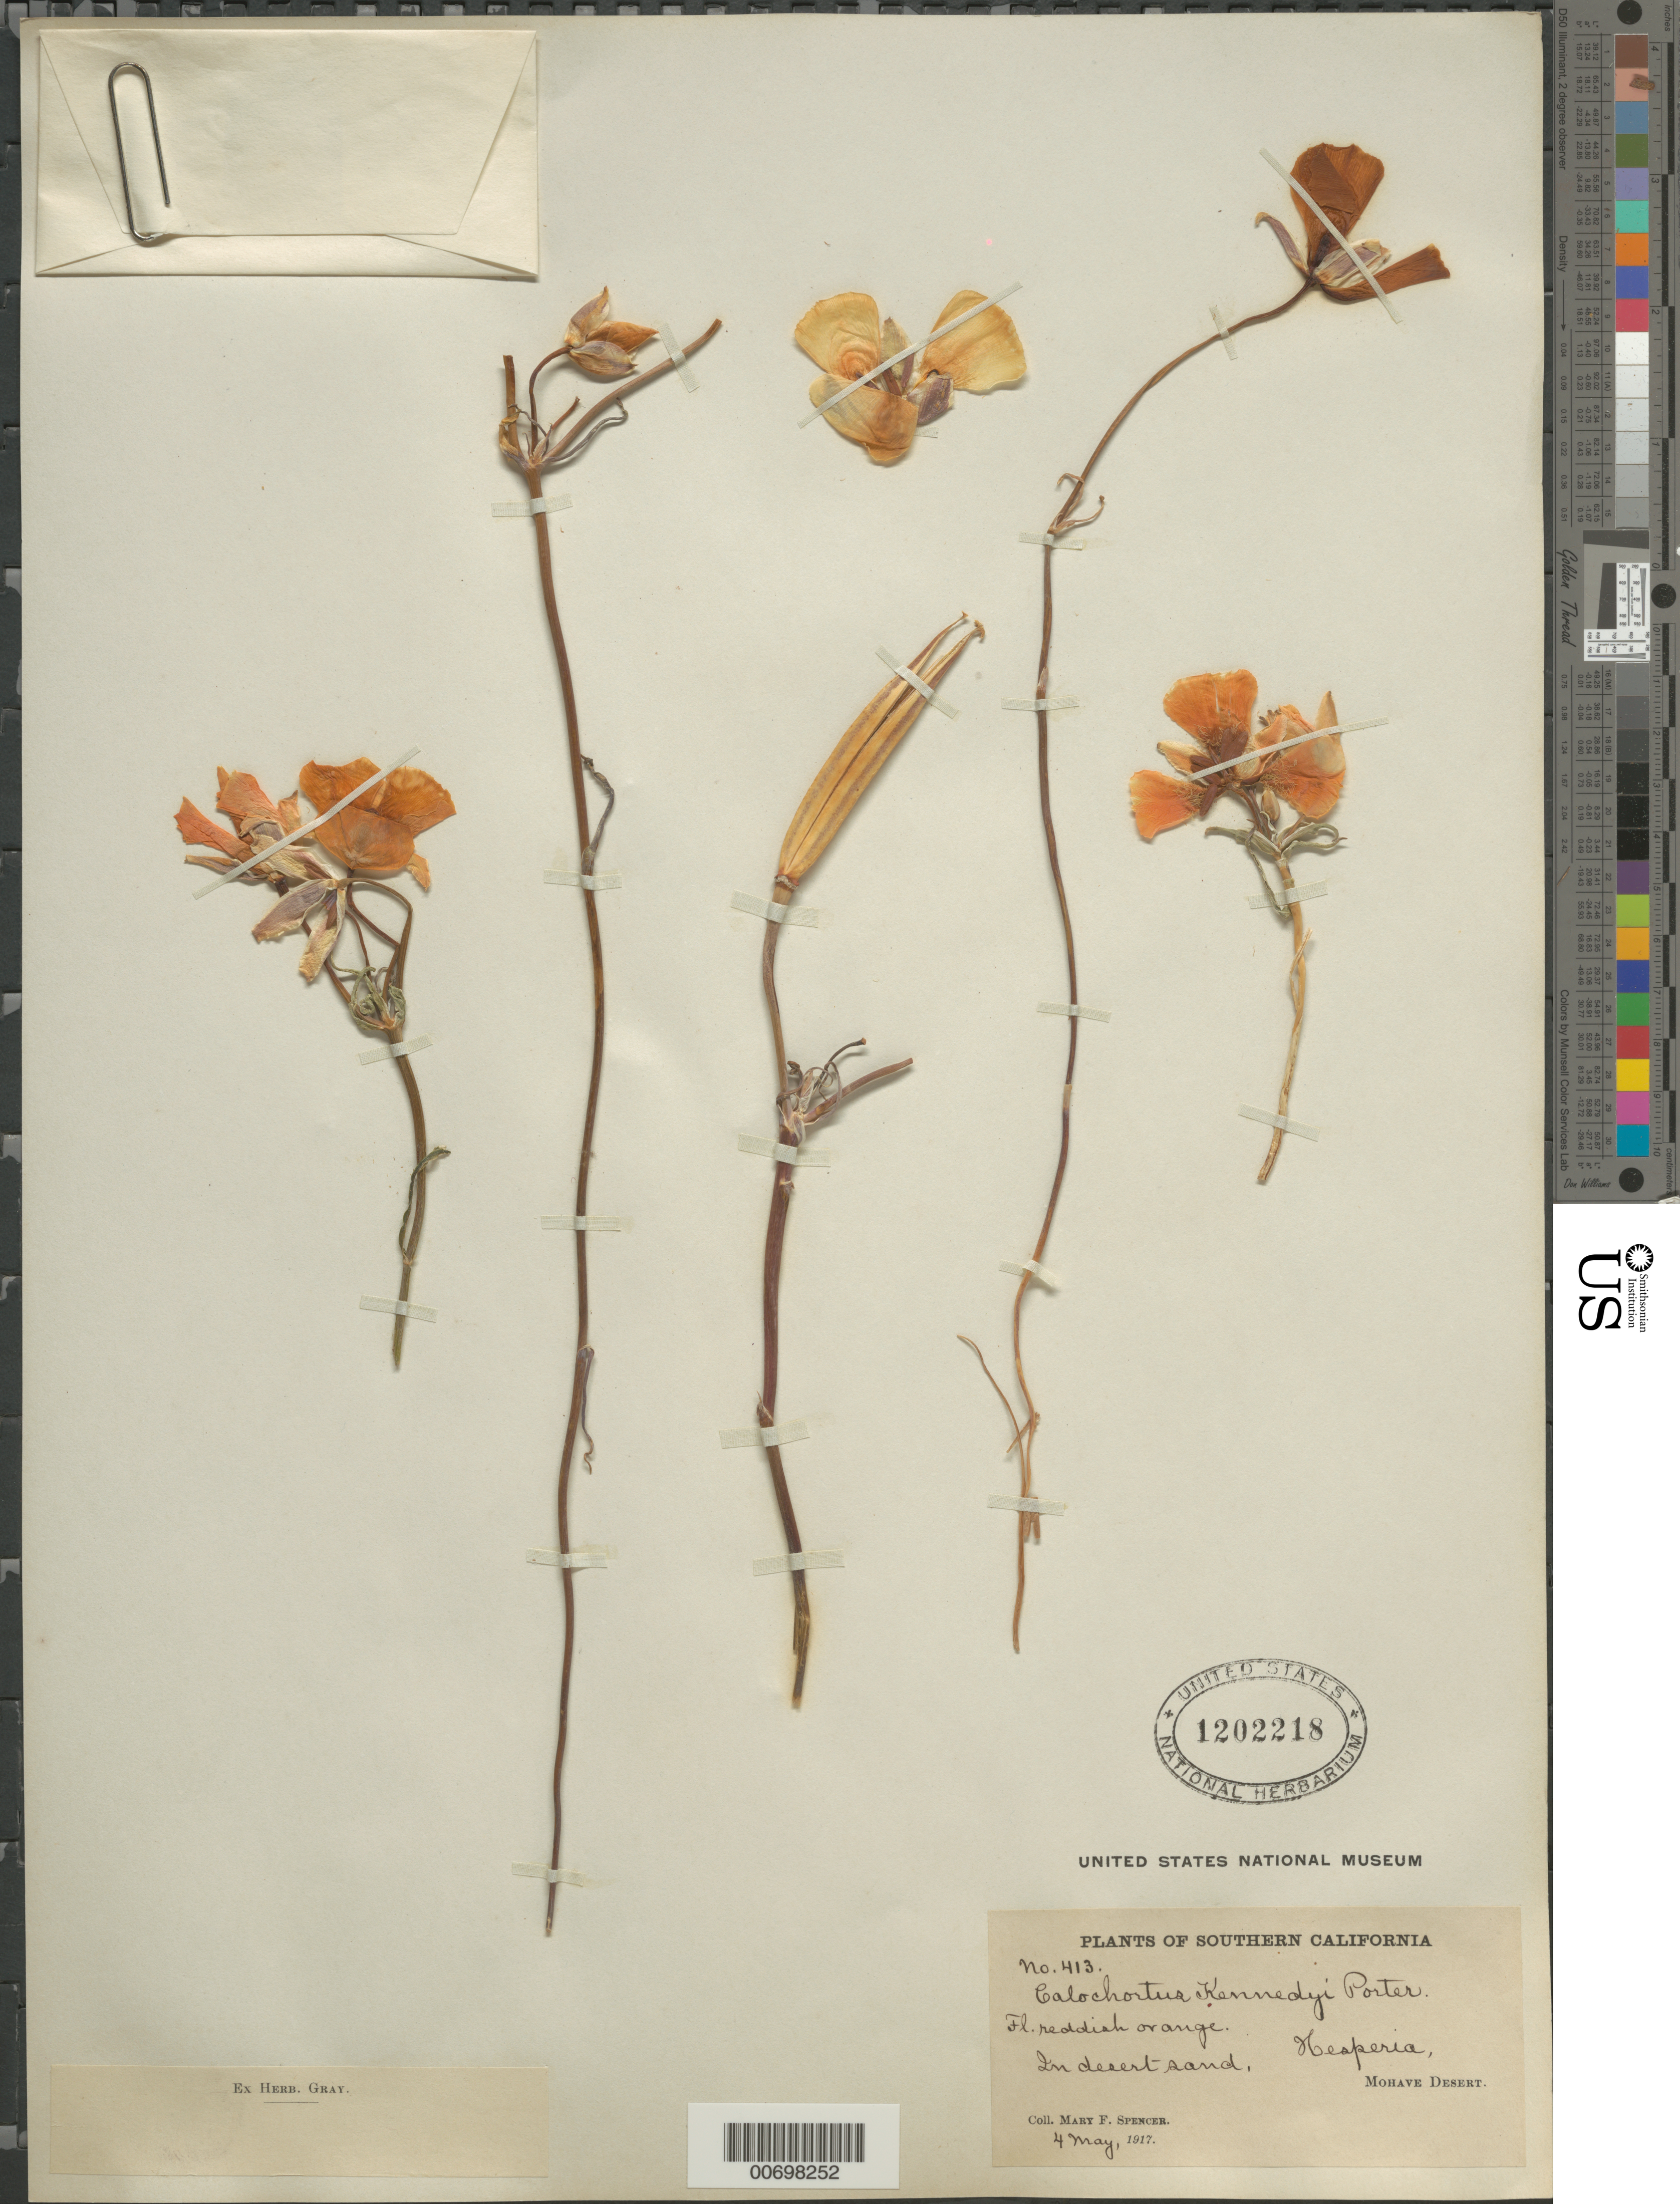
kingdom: Plantae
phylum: Tracheophyta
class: Liliopsida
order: Liliales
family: Liliaceae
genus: Calochortus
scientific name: Calochortus kennedyi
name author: Porter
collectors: M. Spencer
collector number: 413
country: United States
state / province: California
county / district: Kern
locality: In desert sand, Hesperia, Mohave Desert.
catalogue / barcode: US 1202218